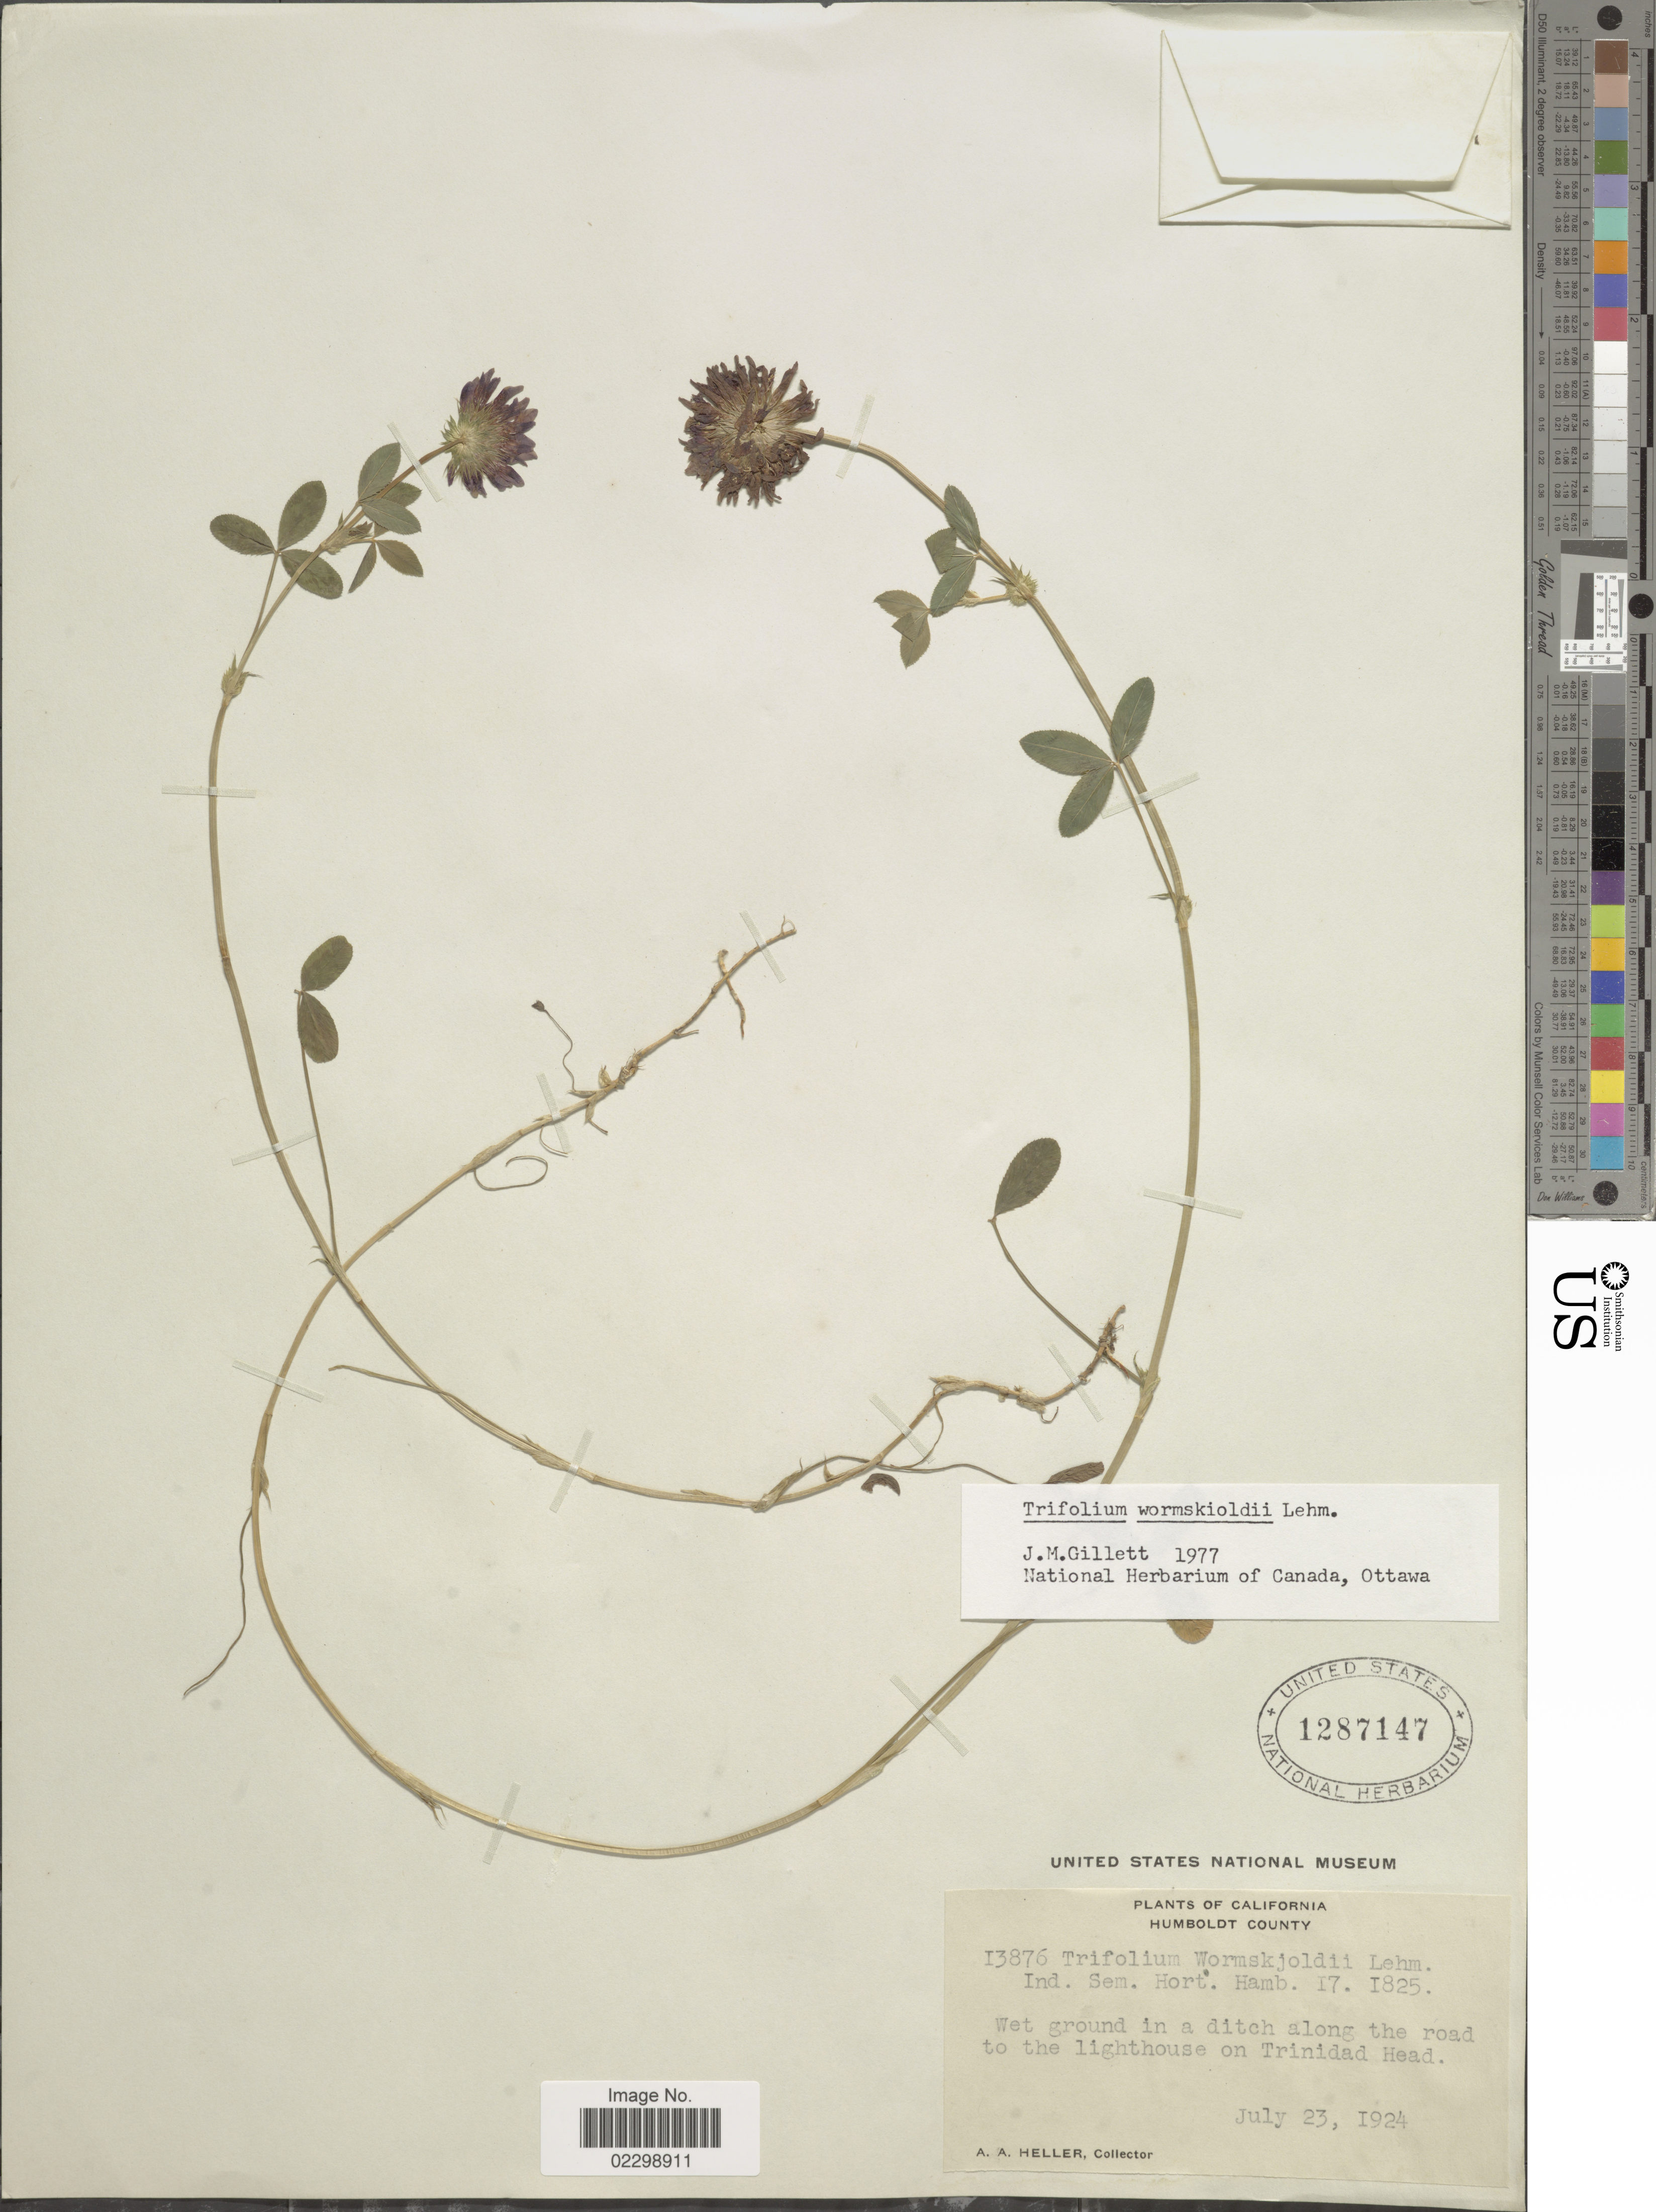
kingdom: Plantae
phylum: Tracheophyta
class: Magnoliopsida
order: Fabales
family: Fabaceae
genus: Trifolium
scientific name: Trifolium wormskioldii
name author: Lehm.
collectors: A. A. Heller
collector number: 13876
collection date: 1924-07-23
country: United States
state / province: California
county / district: Humboldt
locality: Humboldt County, wet ground in a ditch along the road to the lighthouse on Trinidad head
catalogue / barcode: US 1287147